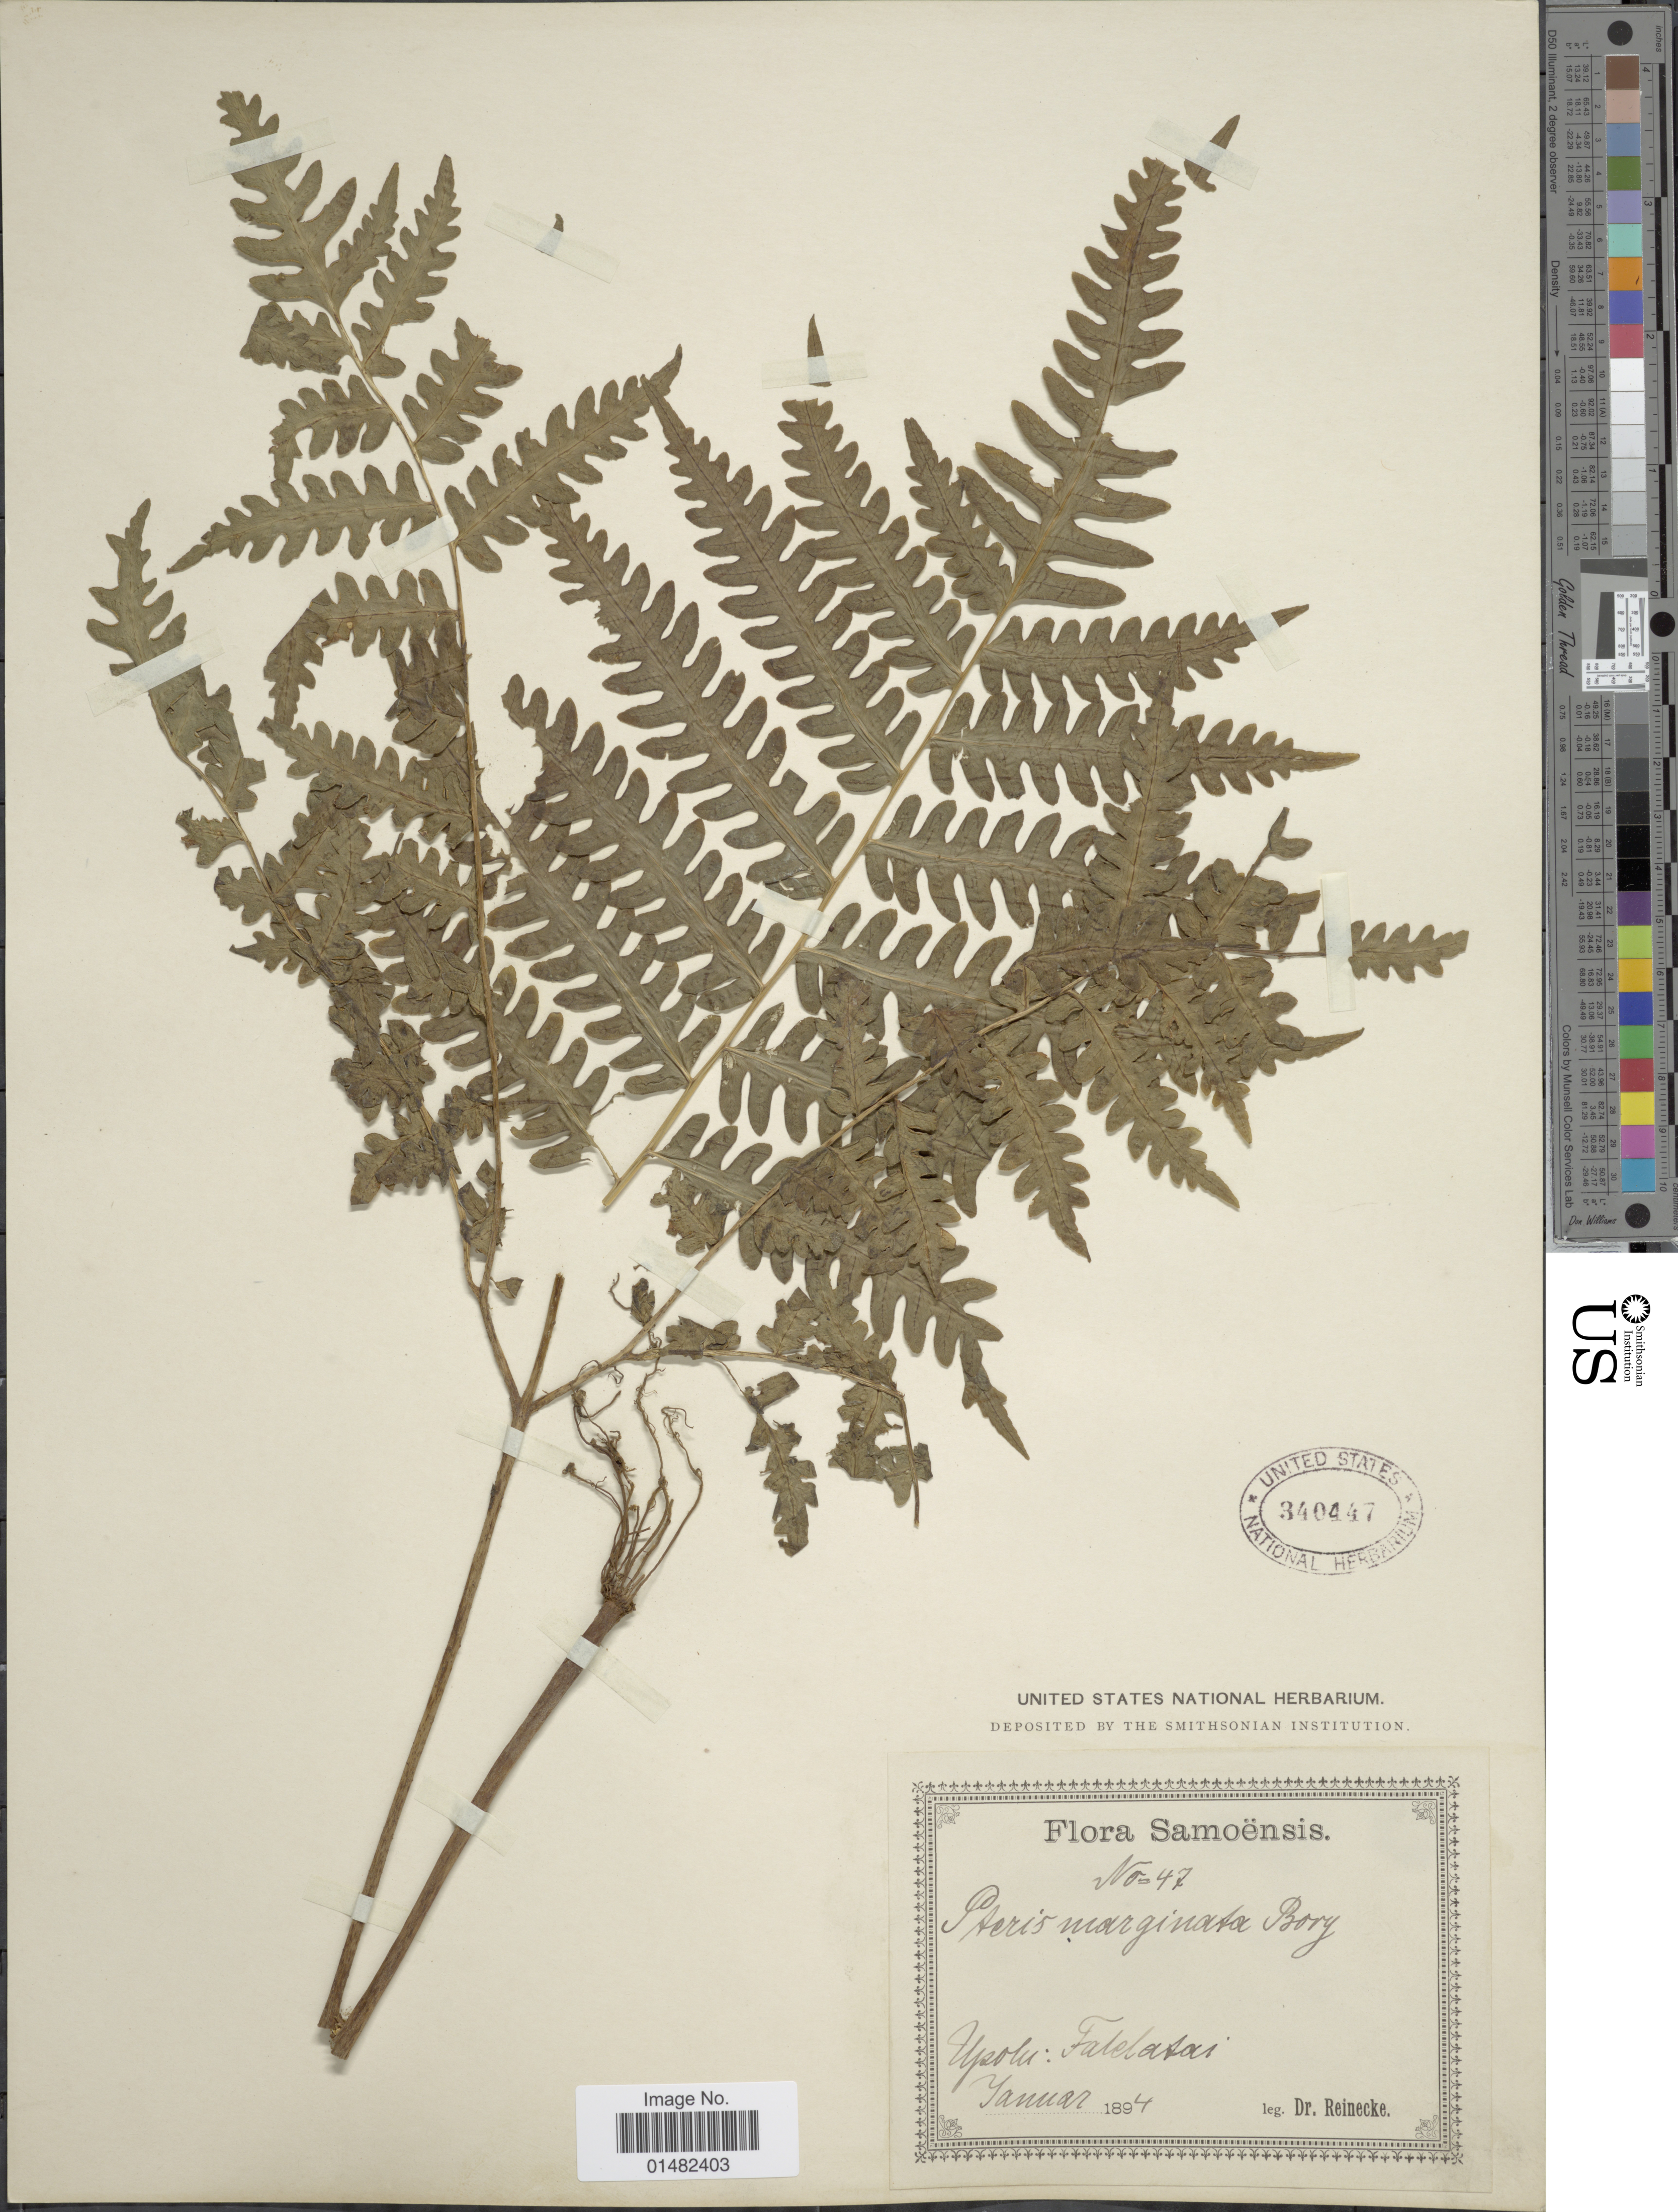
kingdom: Plantae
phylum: Tracheophyta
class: Polypodiopsida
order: Polypodiales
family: Pteridaceae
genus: Pteris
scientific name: Pteris tripartita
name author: Sw.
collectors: -- Reinecke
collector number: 47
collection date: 1894-01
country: Samoa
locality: Upolu: Falelatai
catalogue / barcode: US 340447